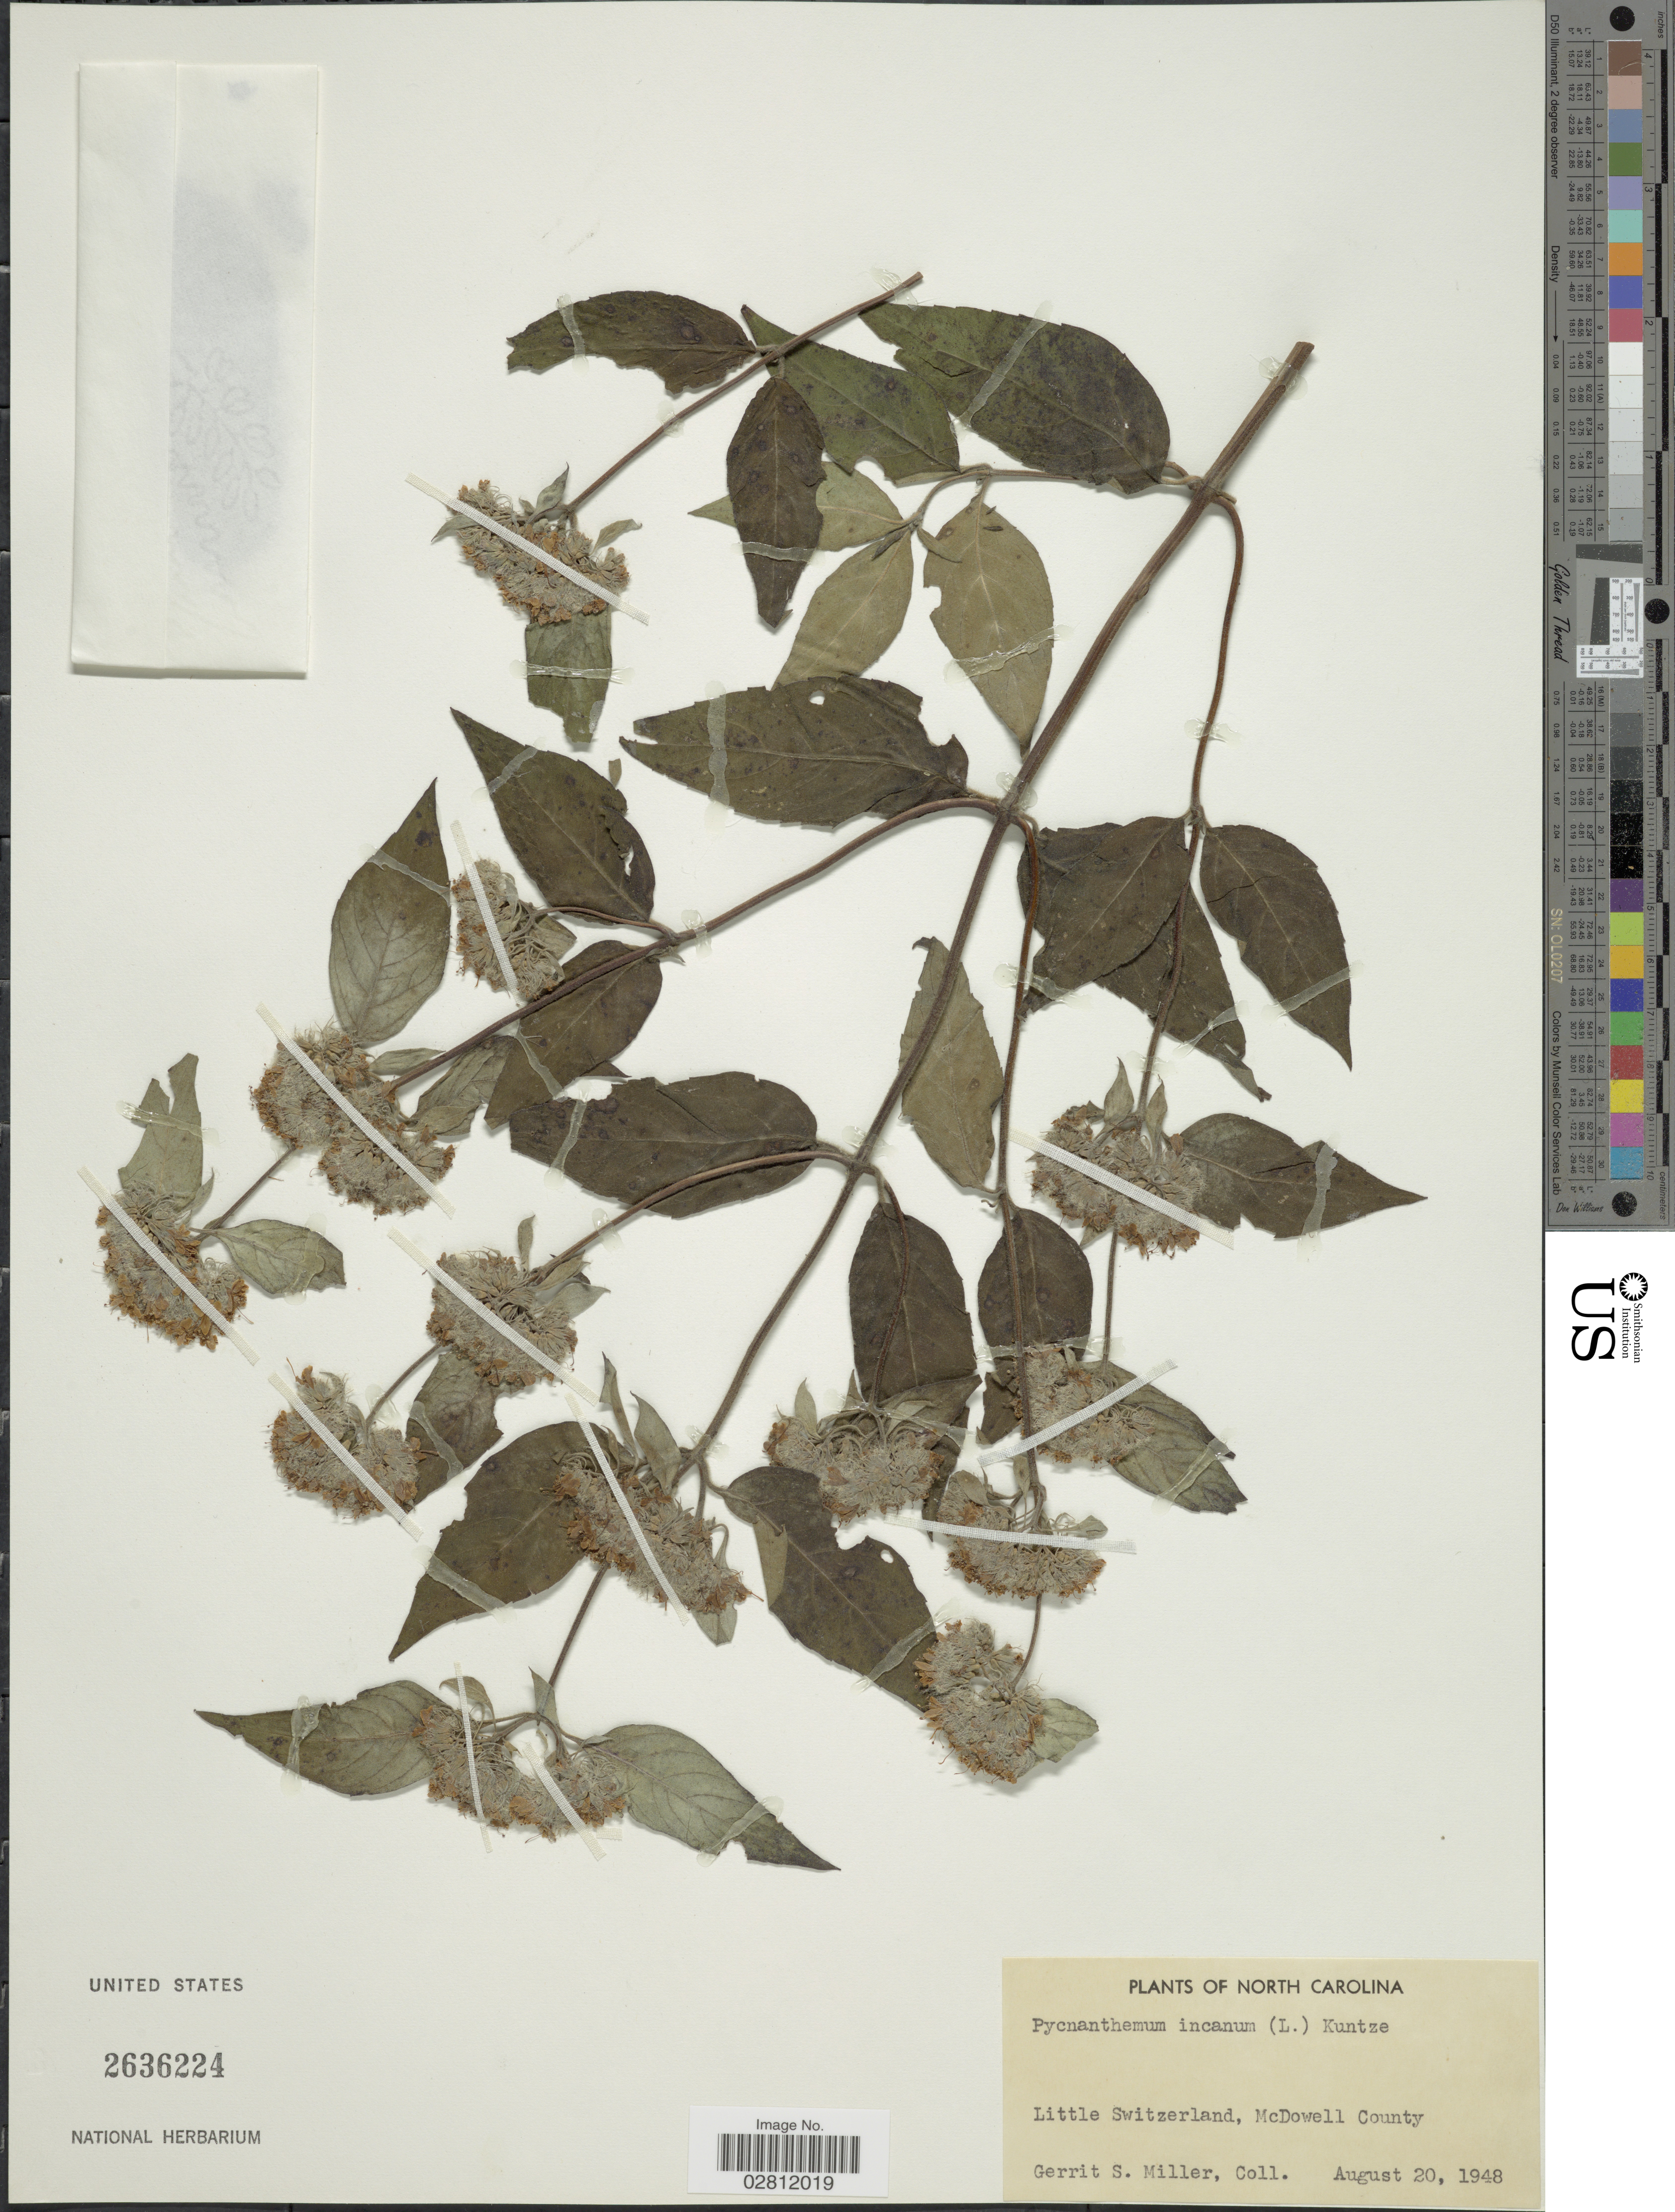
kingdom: Plantae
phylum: Tracheophyta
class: Magnoliopsida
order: Lamiales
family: Lamiaceae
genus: Pycnanthemum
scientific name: Pycnanthemum incanum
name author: (L.) Michx.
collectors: G. S. Miller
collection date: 1948-08-20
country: United States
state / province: North Carolina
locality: Little Switzerland, McDowell County.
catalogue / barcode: US 2636224